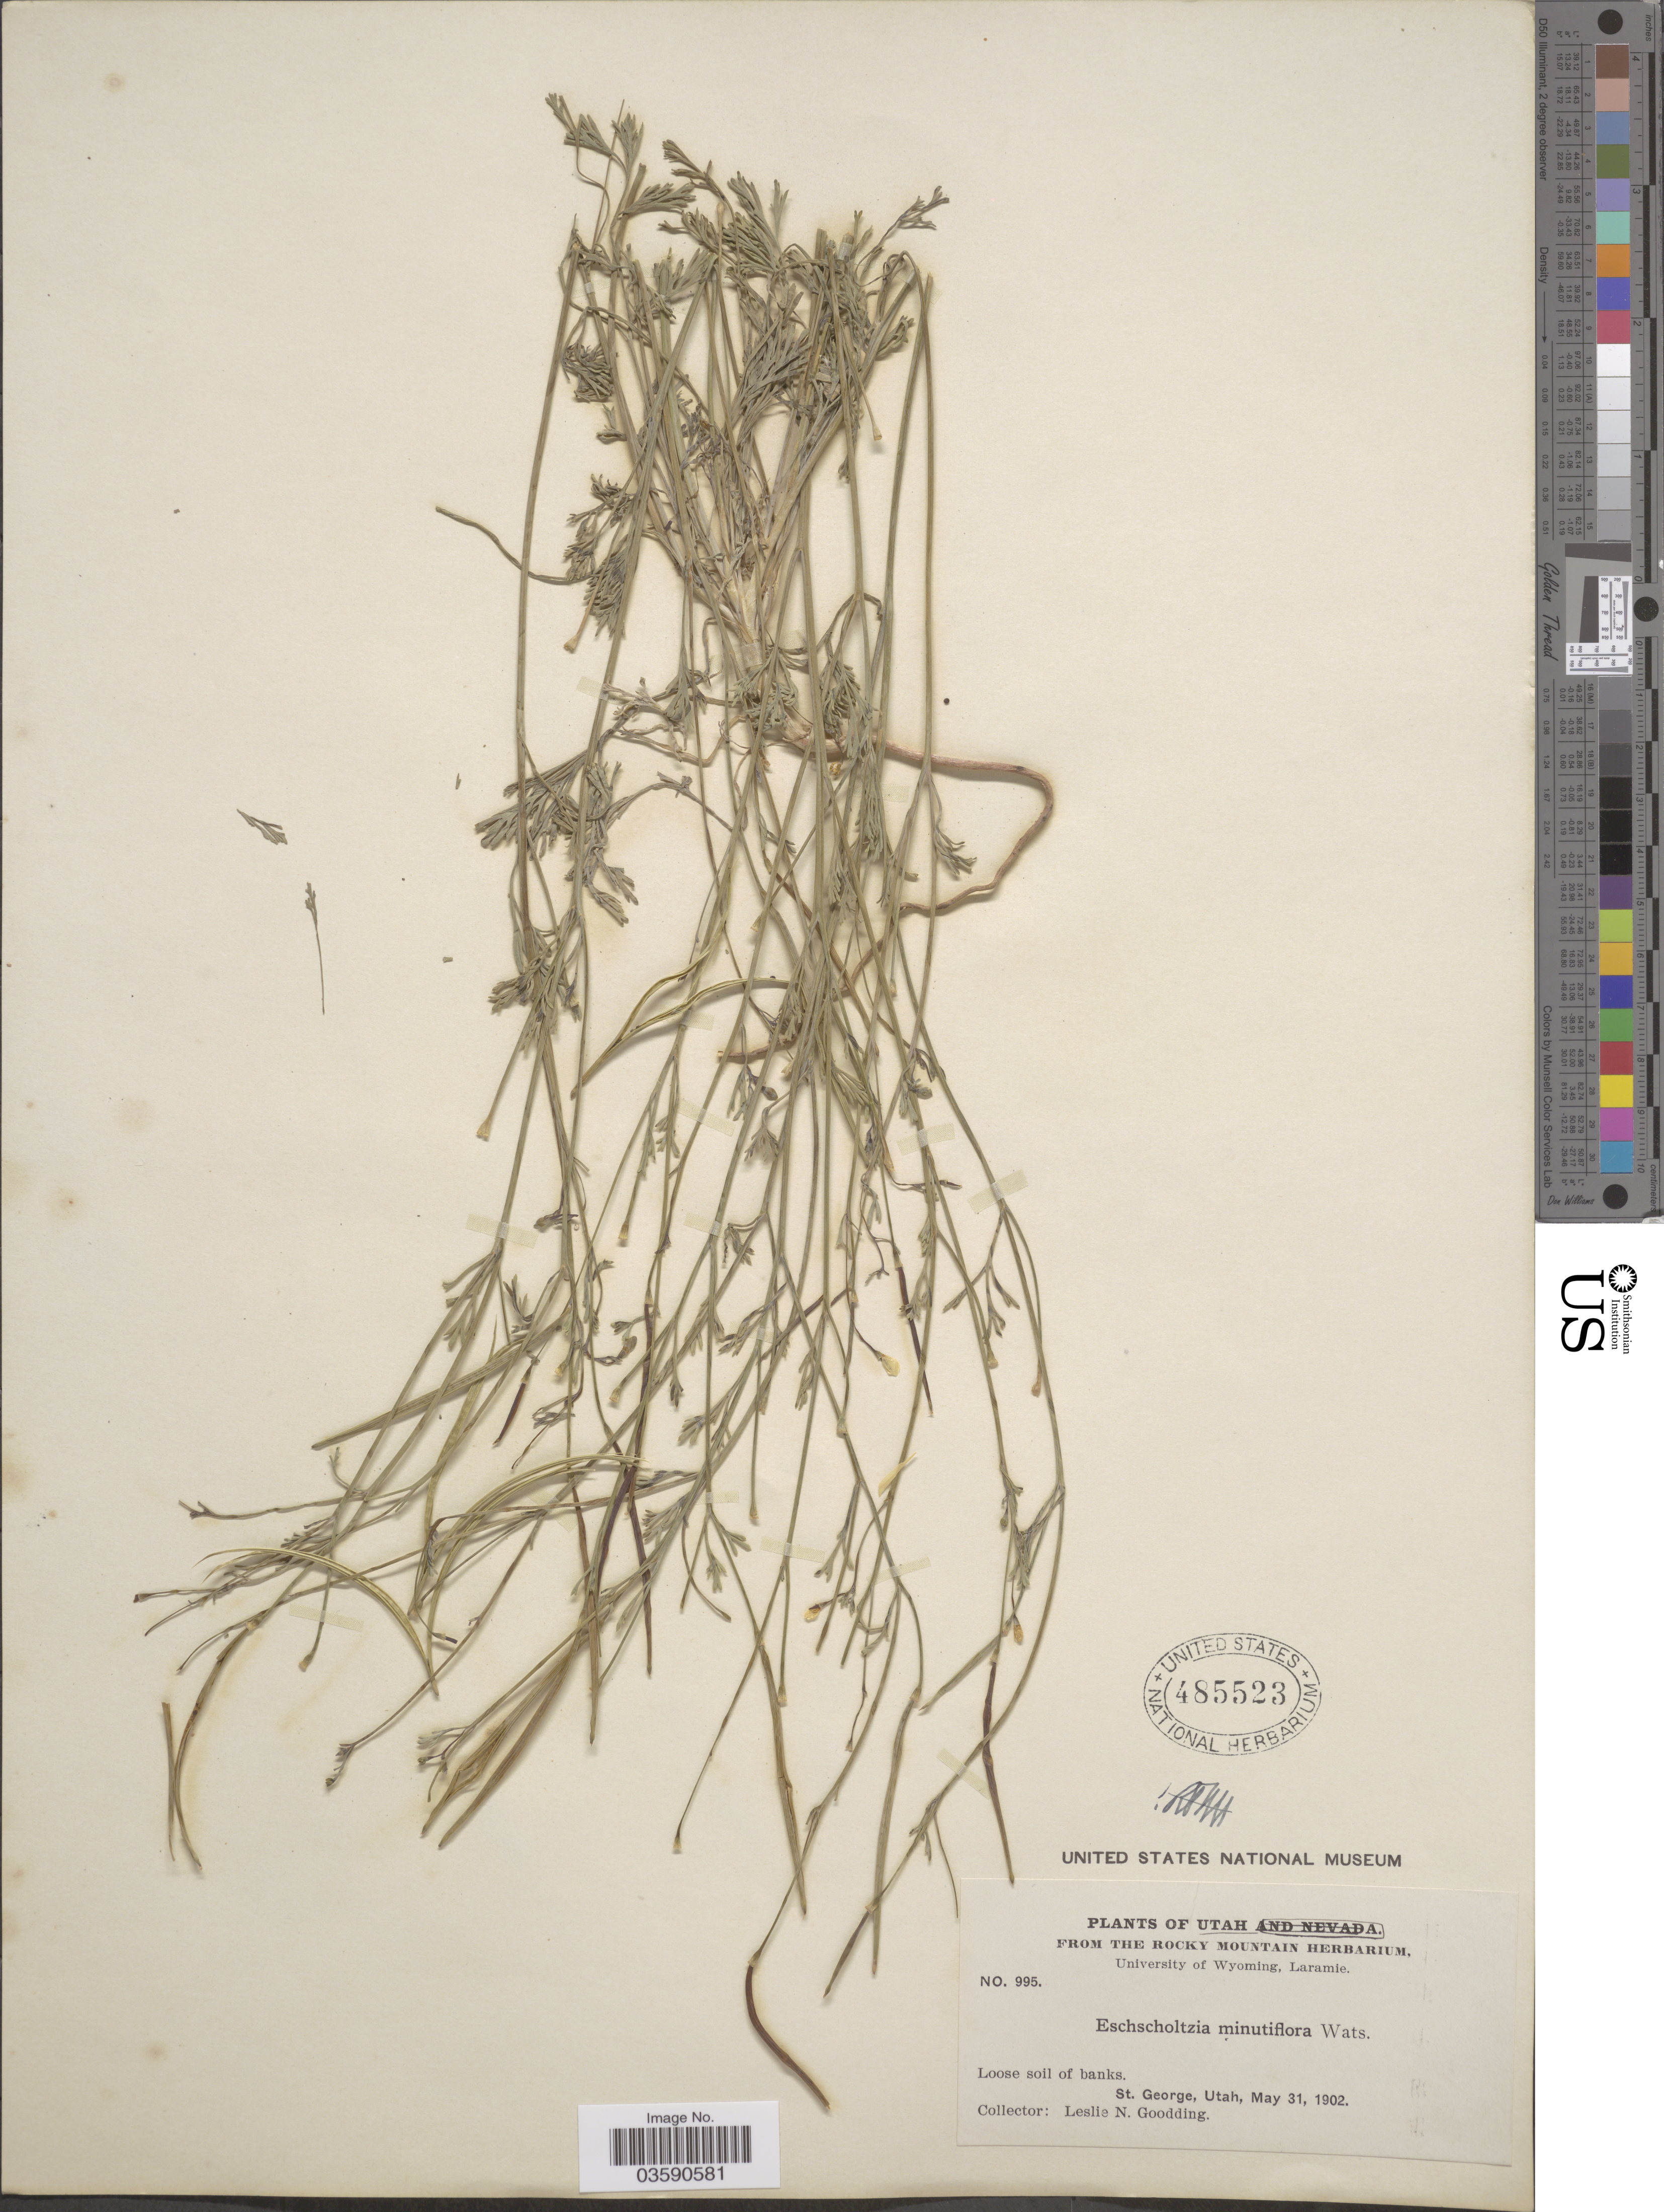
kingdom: Plantae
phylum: Tracheophyta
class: Magnoliopsida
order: Ranunculales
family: Papaveraceae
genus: Eschscholzia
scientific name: Eschscholzia minutiflora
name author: S. Watson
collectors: L. N. Goodding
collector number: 995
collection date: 1902-05-31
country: United States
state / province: Utah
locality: St. George.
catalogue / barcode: US 485523